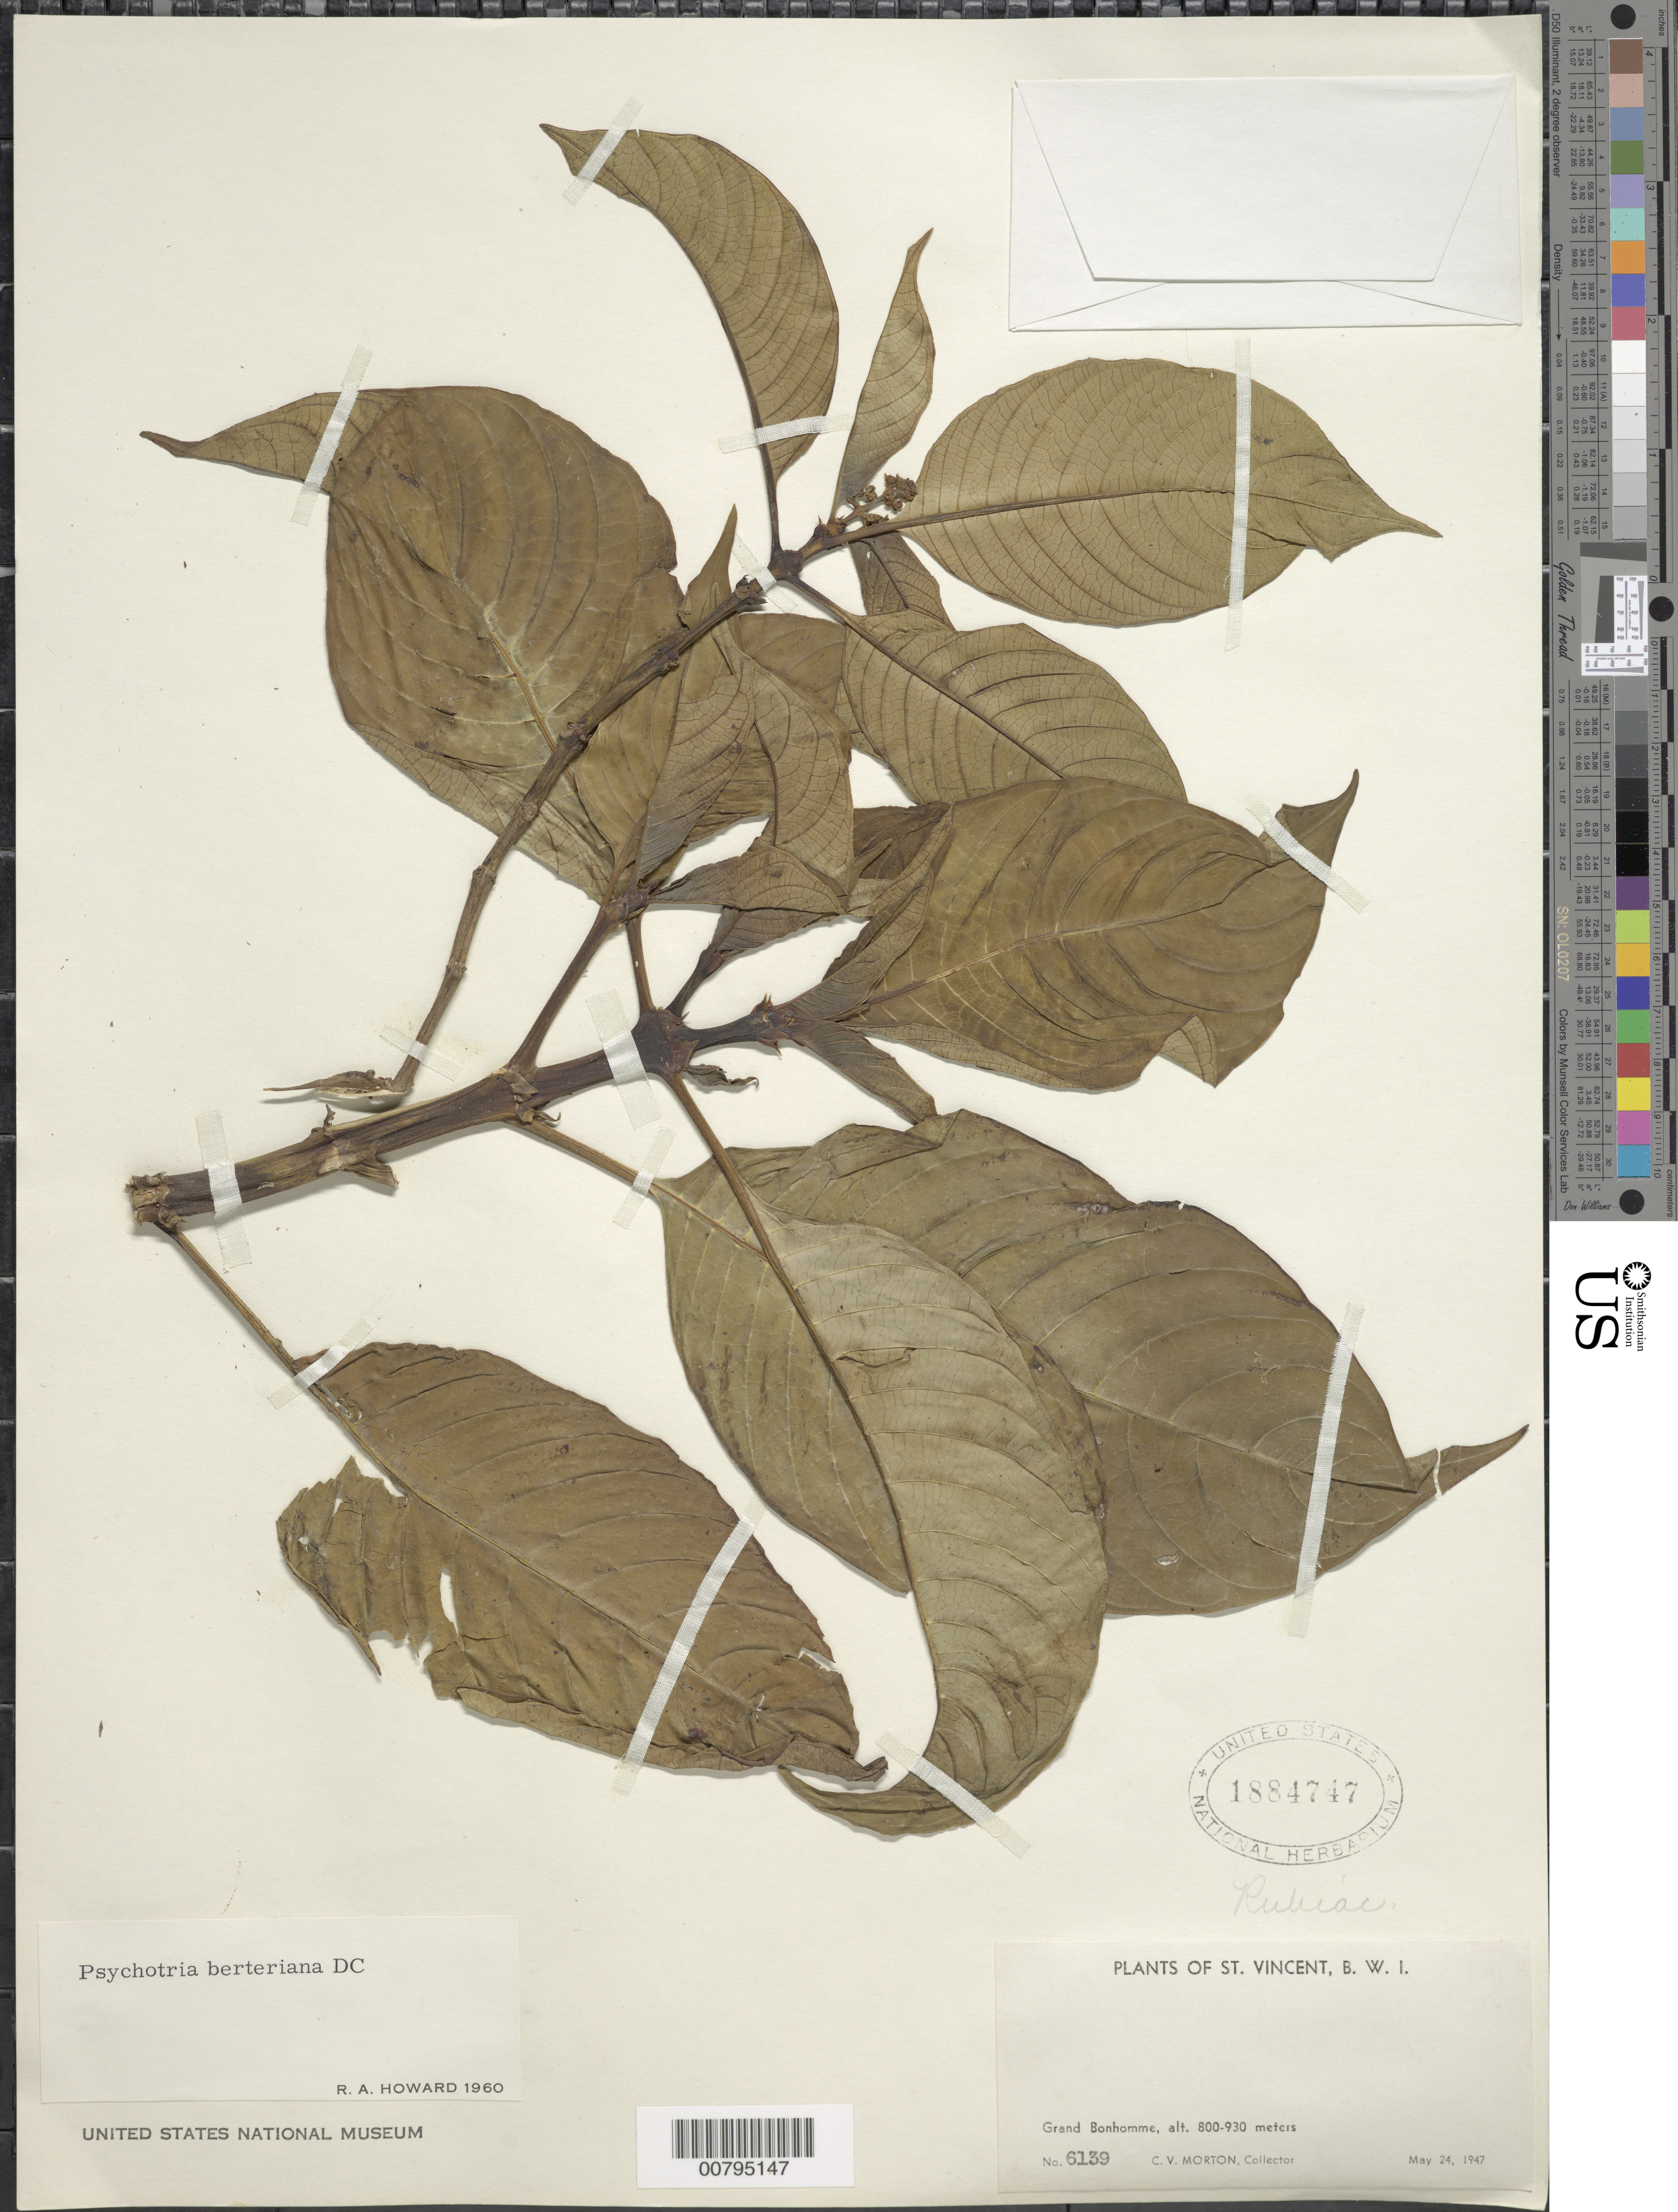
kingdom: Plantae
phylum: Tracheophyta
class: Magnoliopsida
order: Gentianales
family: Rubiaceae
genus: Psychotria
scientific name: Psychotria berteroana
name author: DC.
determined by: Howard, R. A.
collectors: C. V. Morton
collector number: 6139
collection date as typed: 24 May 1947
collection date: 1947-05-24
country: St. Vincent - Grenadines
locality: Grand Bonhomme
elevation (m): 800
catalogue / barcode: US 1884747